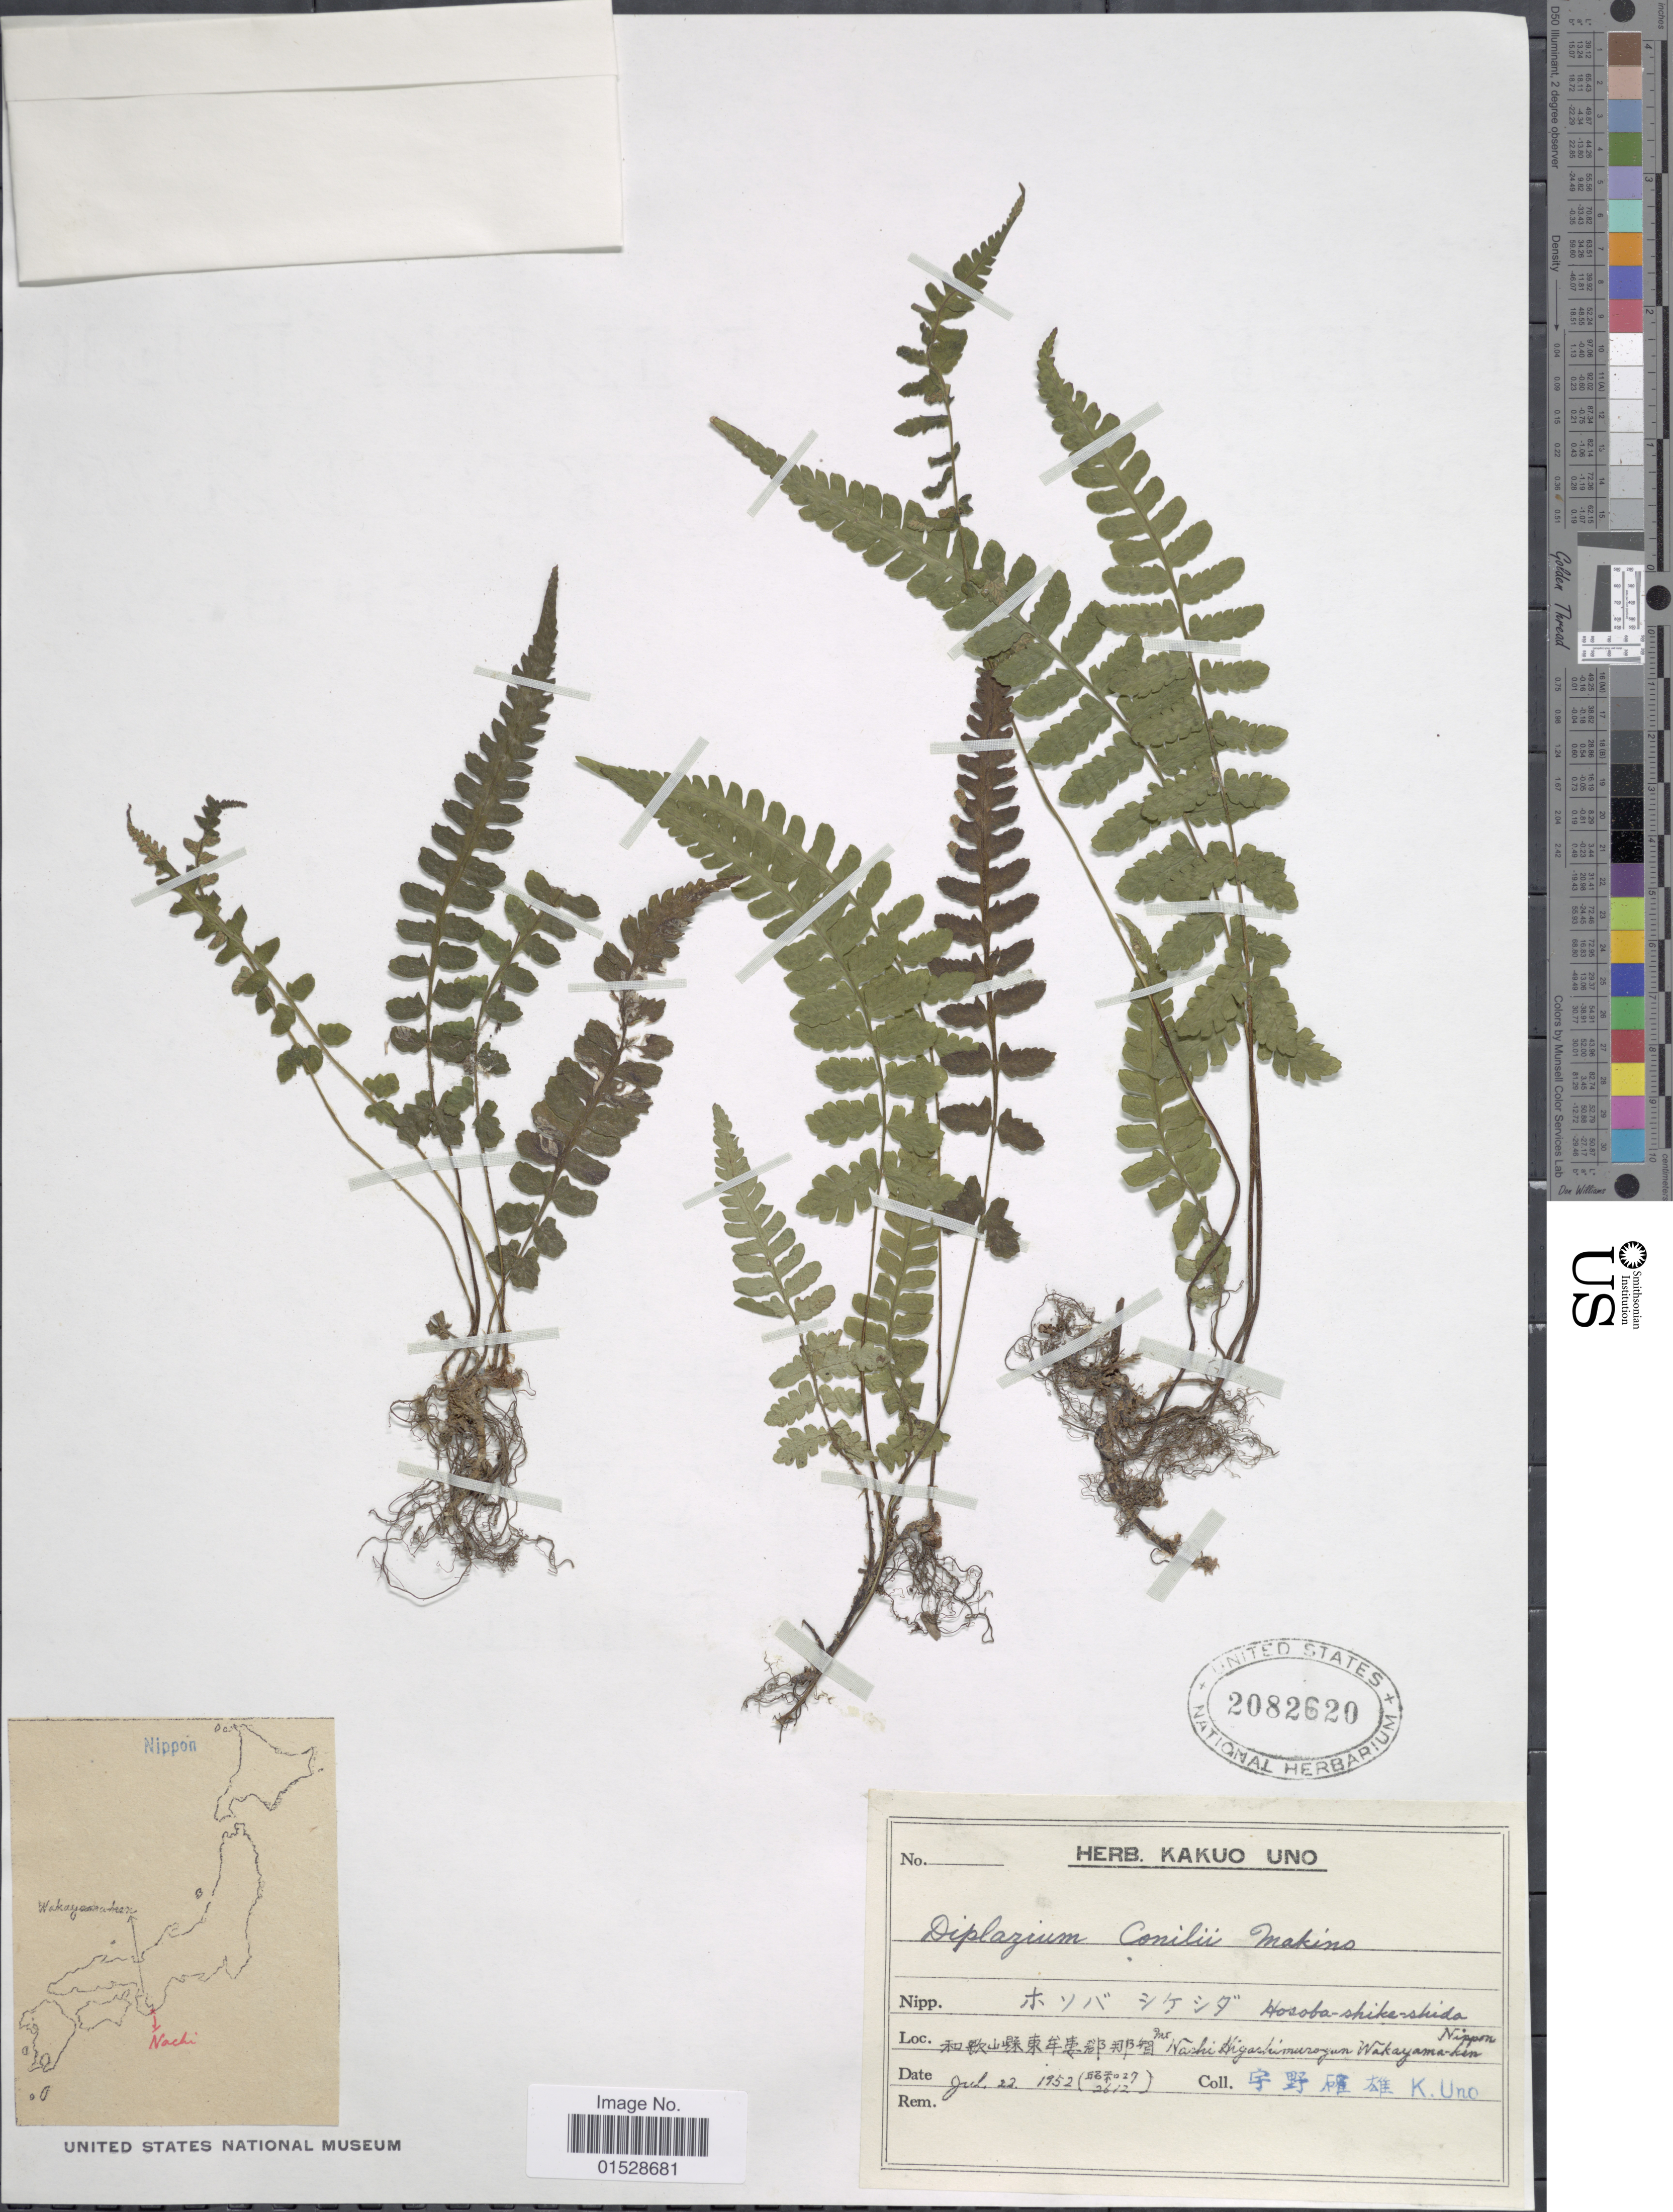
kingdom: Plantae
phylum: Tracheophyta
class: Polypodiopsida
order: Polypodiales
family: Athyriaceae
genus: Deparia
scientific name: Deparia conilii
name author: (Franch. & Sav.) M. Kato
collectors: K. Uno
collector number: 2612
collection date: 1952-07-23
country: Japan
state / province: Wakayama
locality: Mt. Nashi Higashimurogun, Wakayama-ken, Nippon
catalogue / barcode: US 2082620